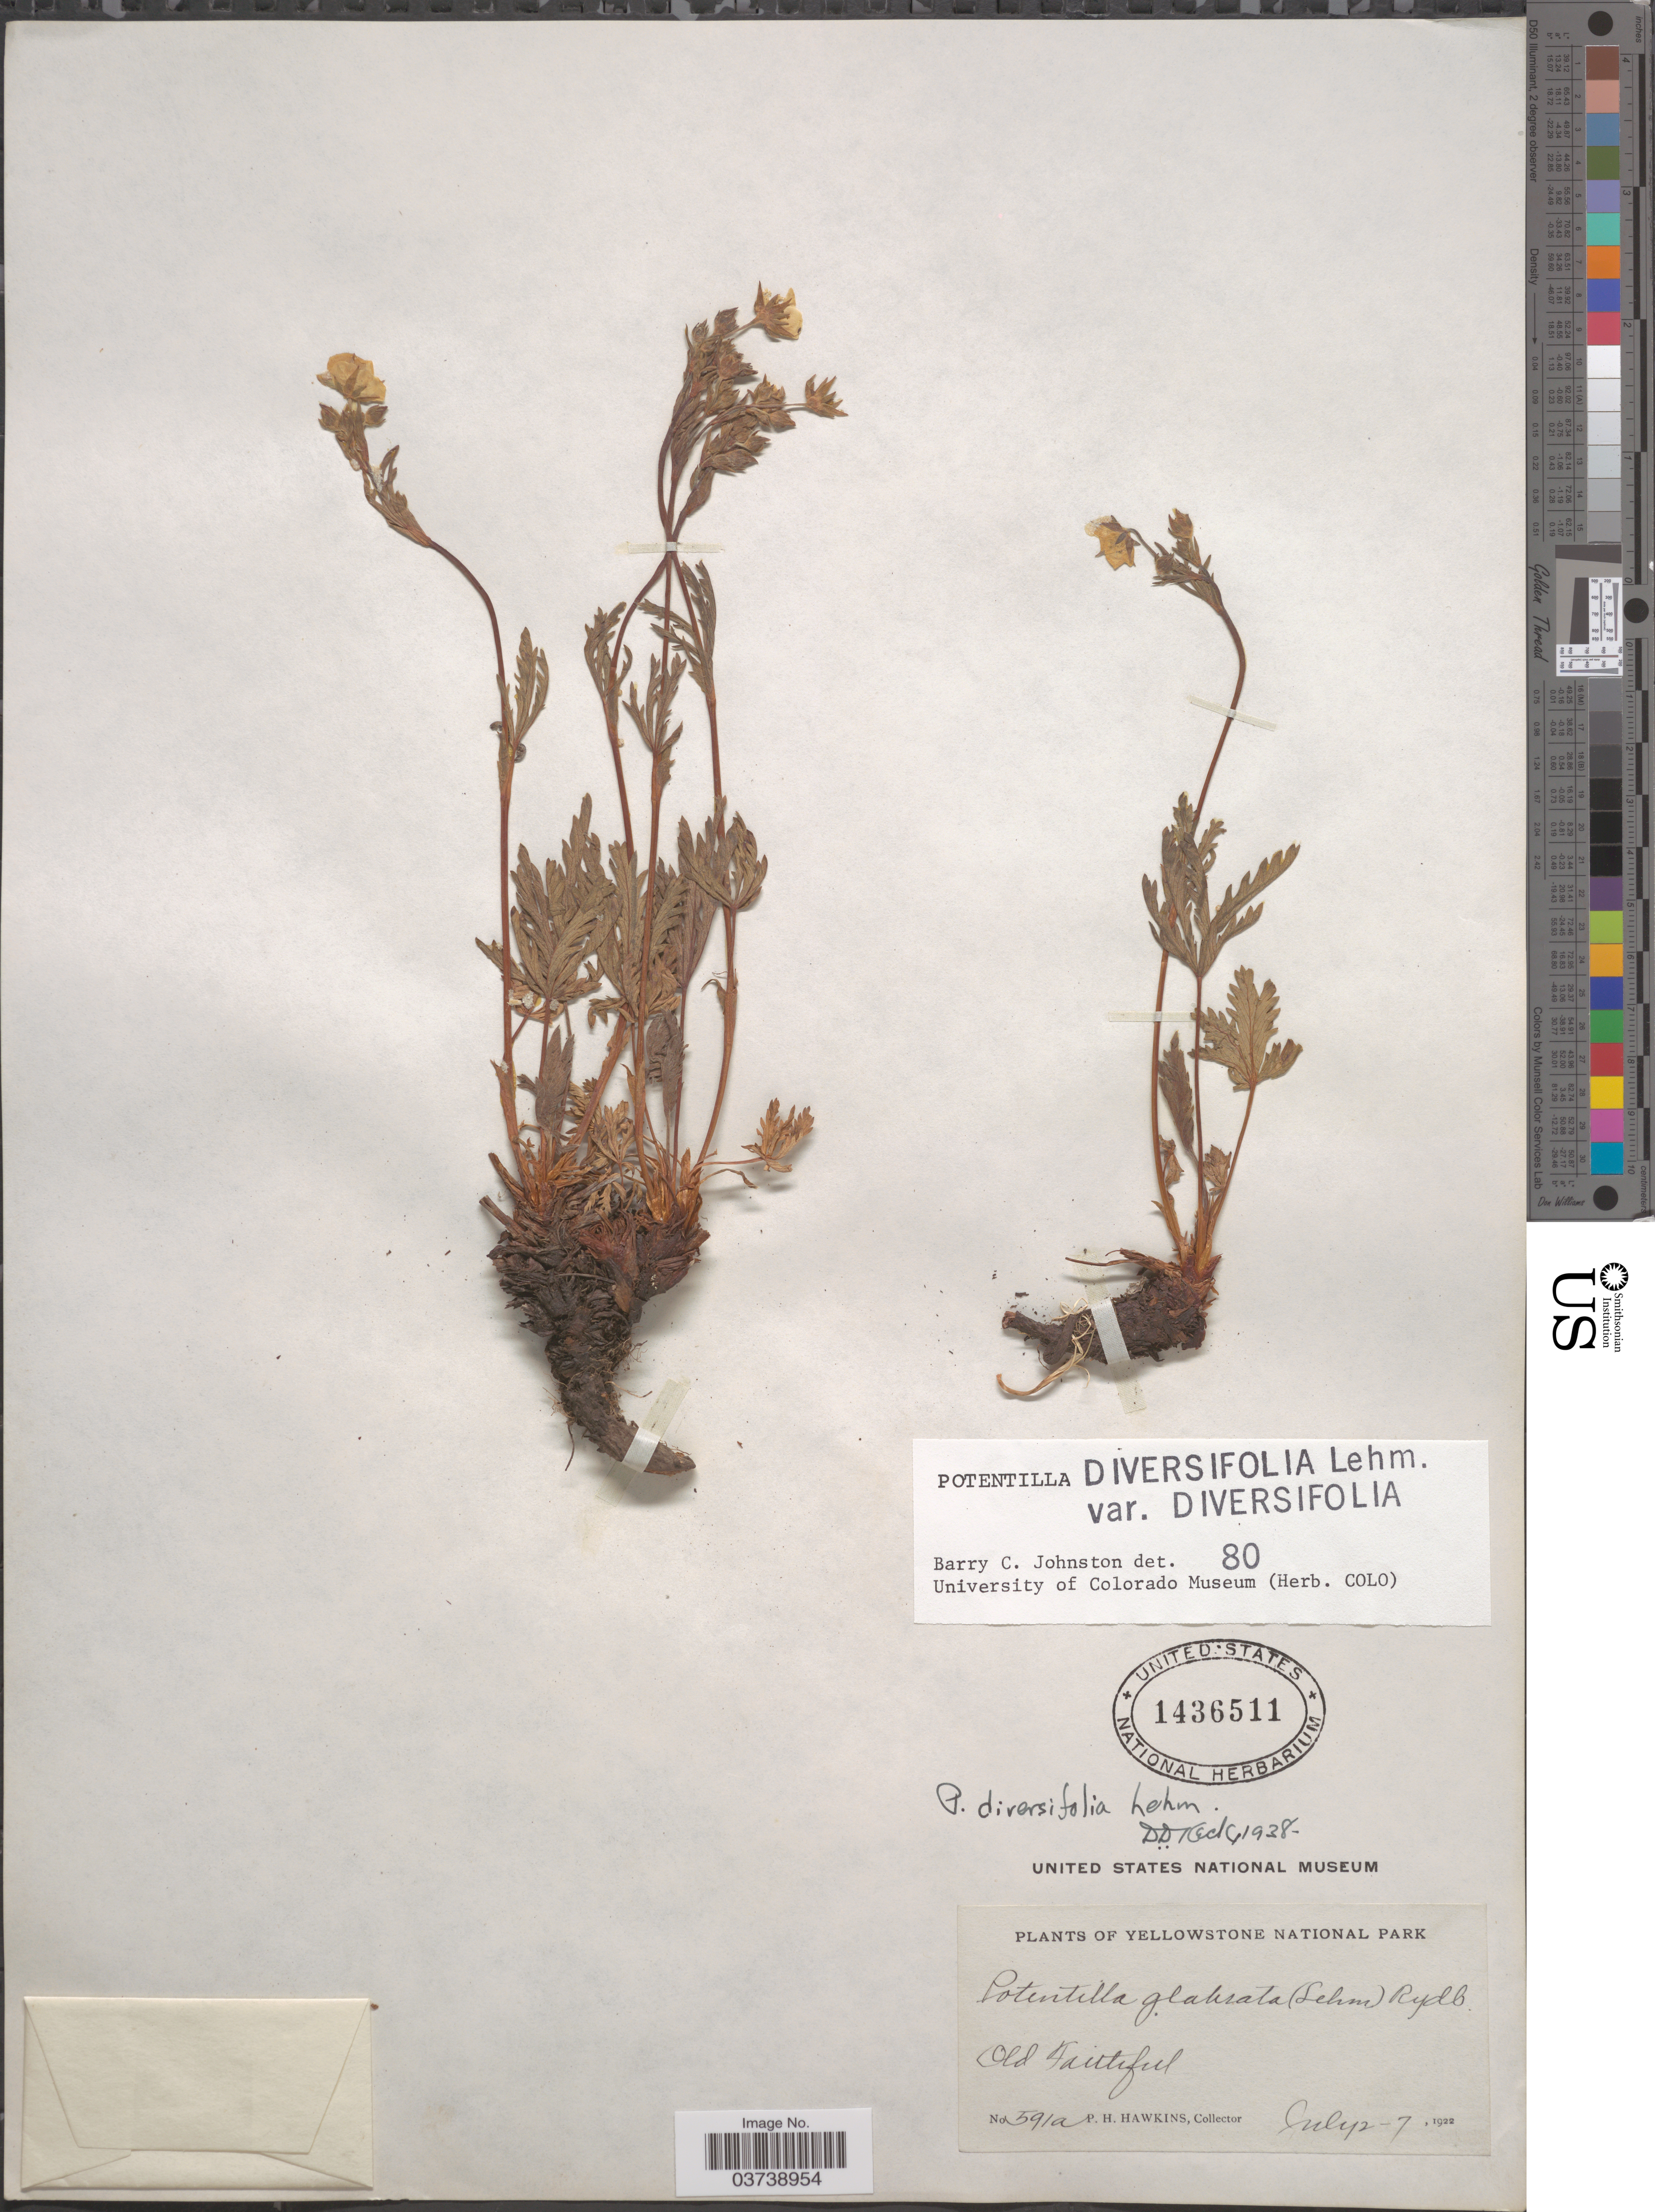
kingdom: Plantae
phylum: Tracheophyta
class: Magnoliopsida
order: Rosales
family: Rosaceae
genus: Potentilla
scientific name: Potentilla diversifolia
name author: Lehm.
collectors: P. Hawkins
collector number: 591a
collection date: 1922-07-02/1922-07-07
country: United States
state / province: Wyoming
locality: Yellowstone National Park. Old Faithful.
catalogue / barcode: US 1436511